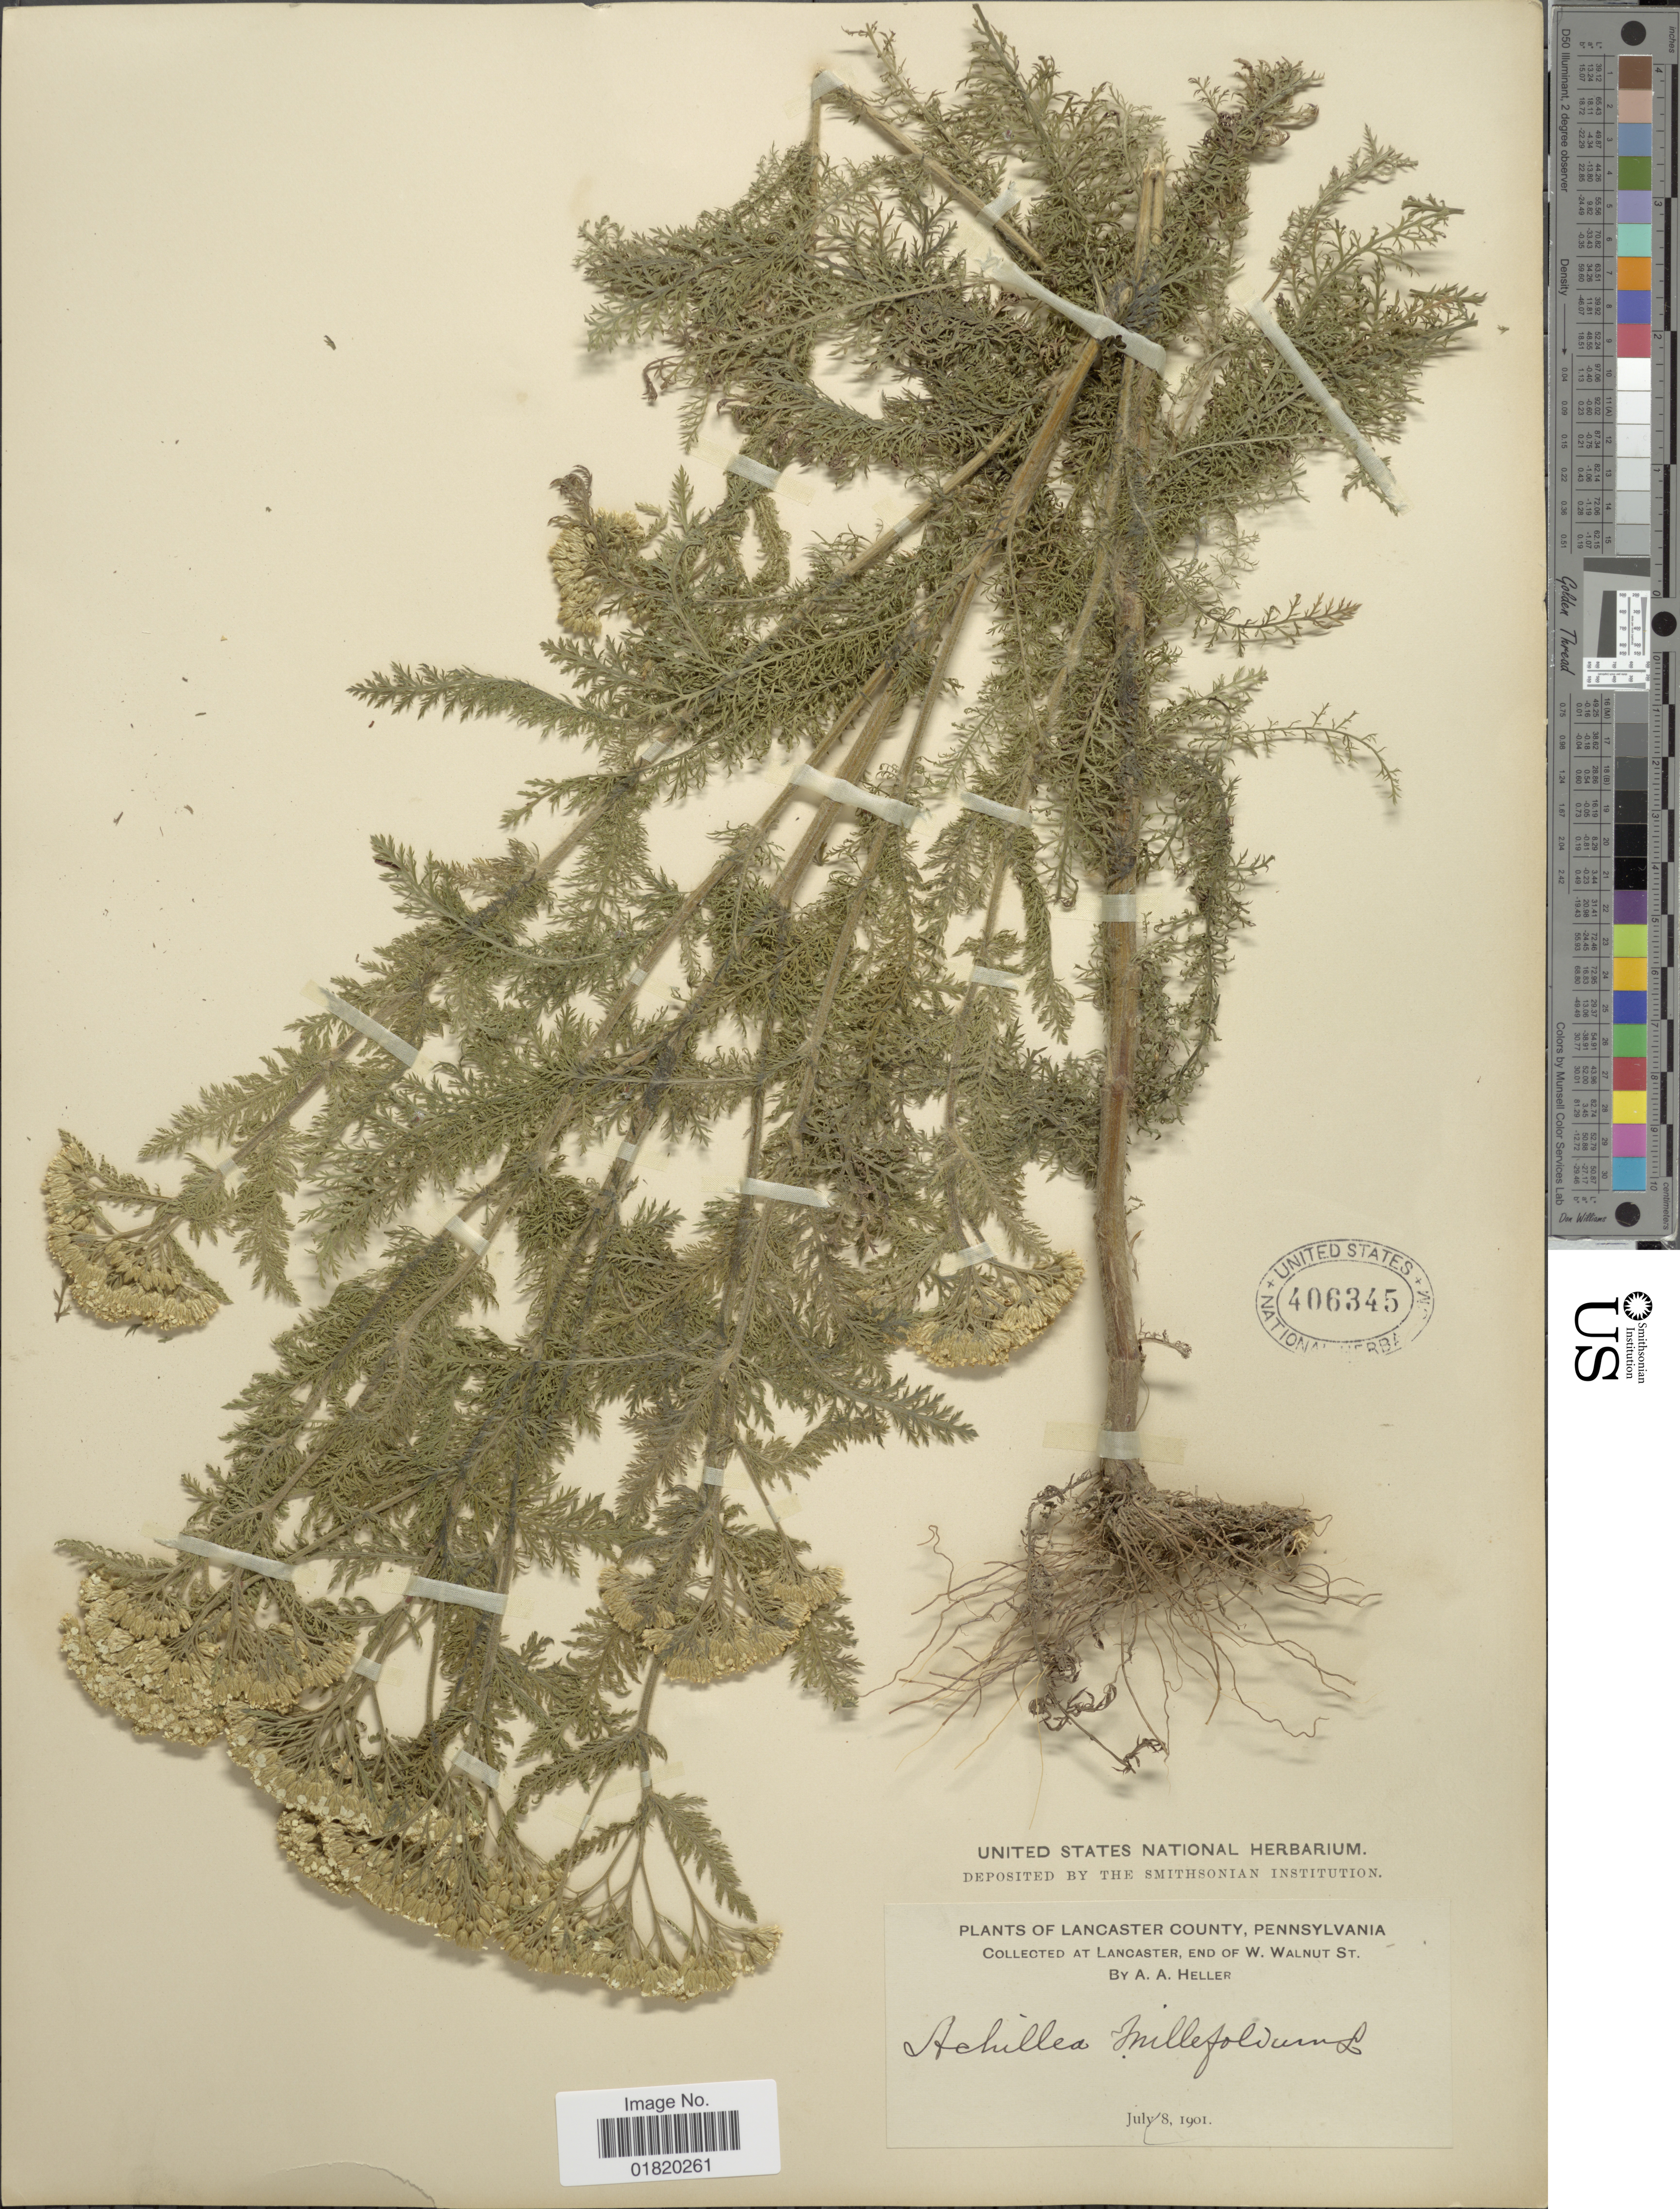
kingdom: Plantae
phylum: Tracheophyta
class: Magnoliopsida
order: Asterales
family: Asteraceae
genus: Achillea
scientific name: Achillea millefolium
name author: L.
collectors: A. A. Heller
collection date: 1901-07-08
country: United States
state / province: Pennsylvania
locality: Lancaster County. At Lancaster, end of W. Walnut St.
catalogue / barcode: US 406345